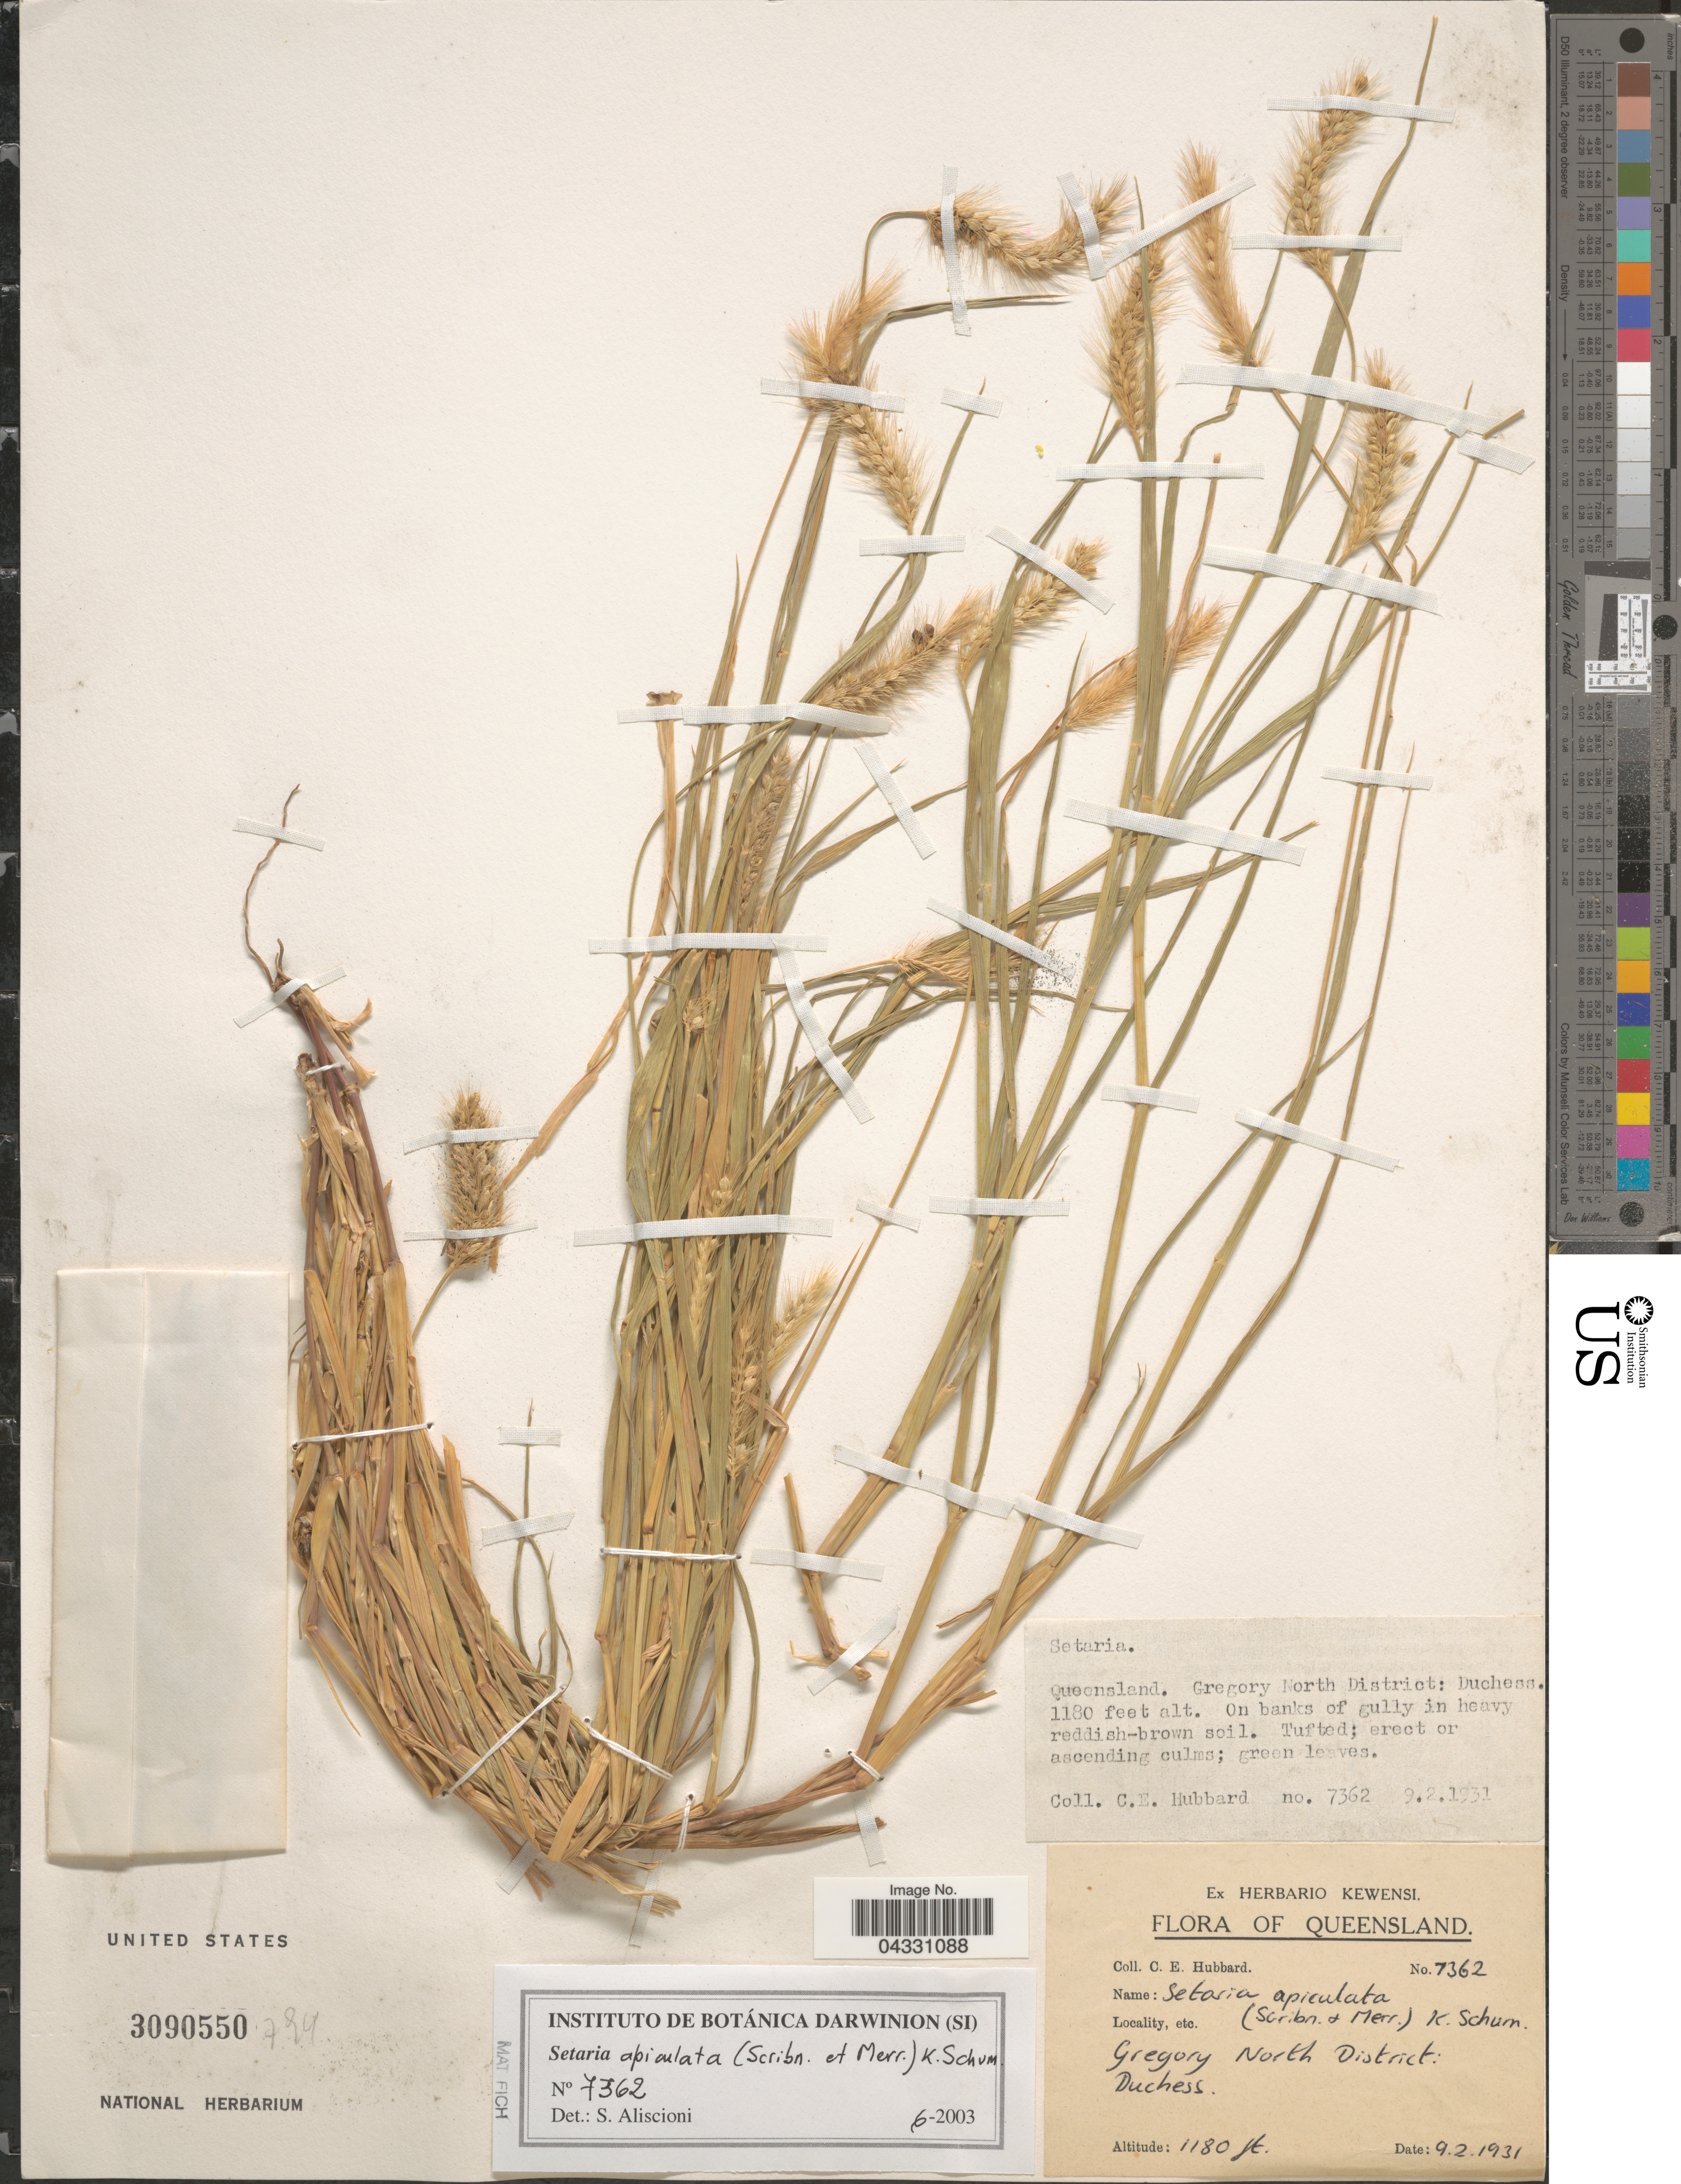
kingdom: Plantae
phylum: Tracheophyta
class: Liliopsida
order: Poales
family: Poaceae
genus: Setaria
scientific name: Setaria apiculata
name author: (Scribn. & Merr.) K. Schum.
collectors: C. E. Hubbard & C. Winders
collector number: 7362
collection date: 1931-02-09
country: Australia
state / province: Queensland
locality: Gregory North District: Duchess.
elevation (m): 360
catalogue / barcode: US 3090550